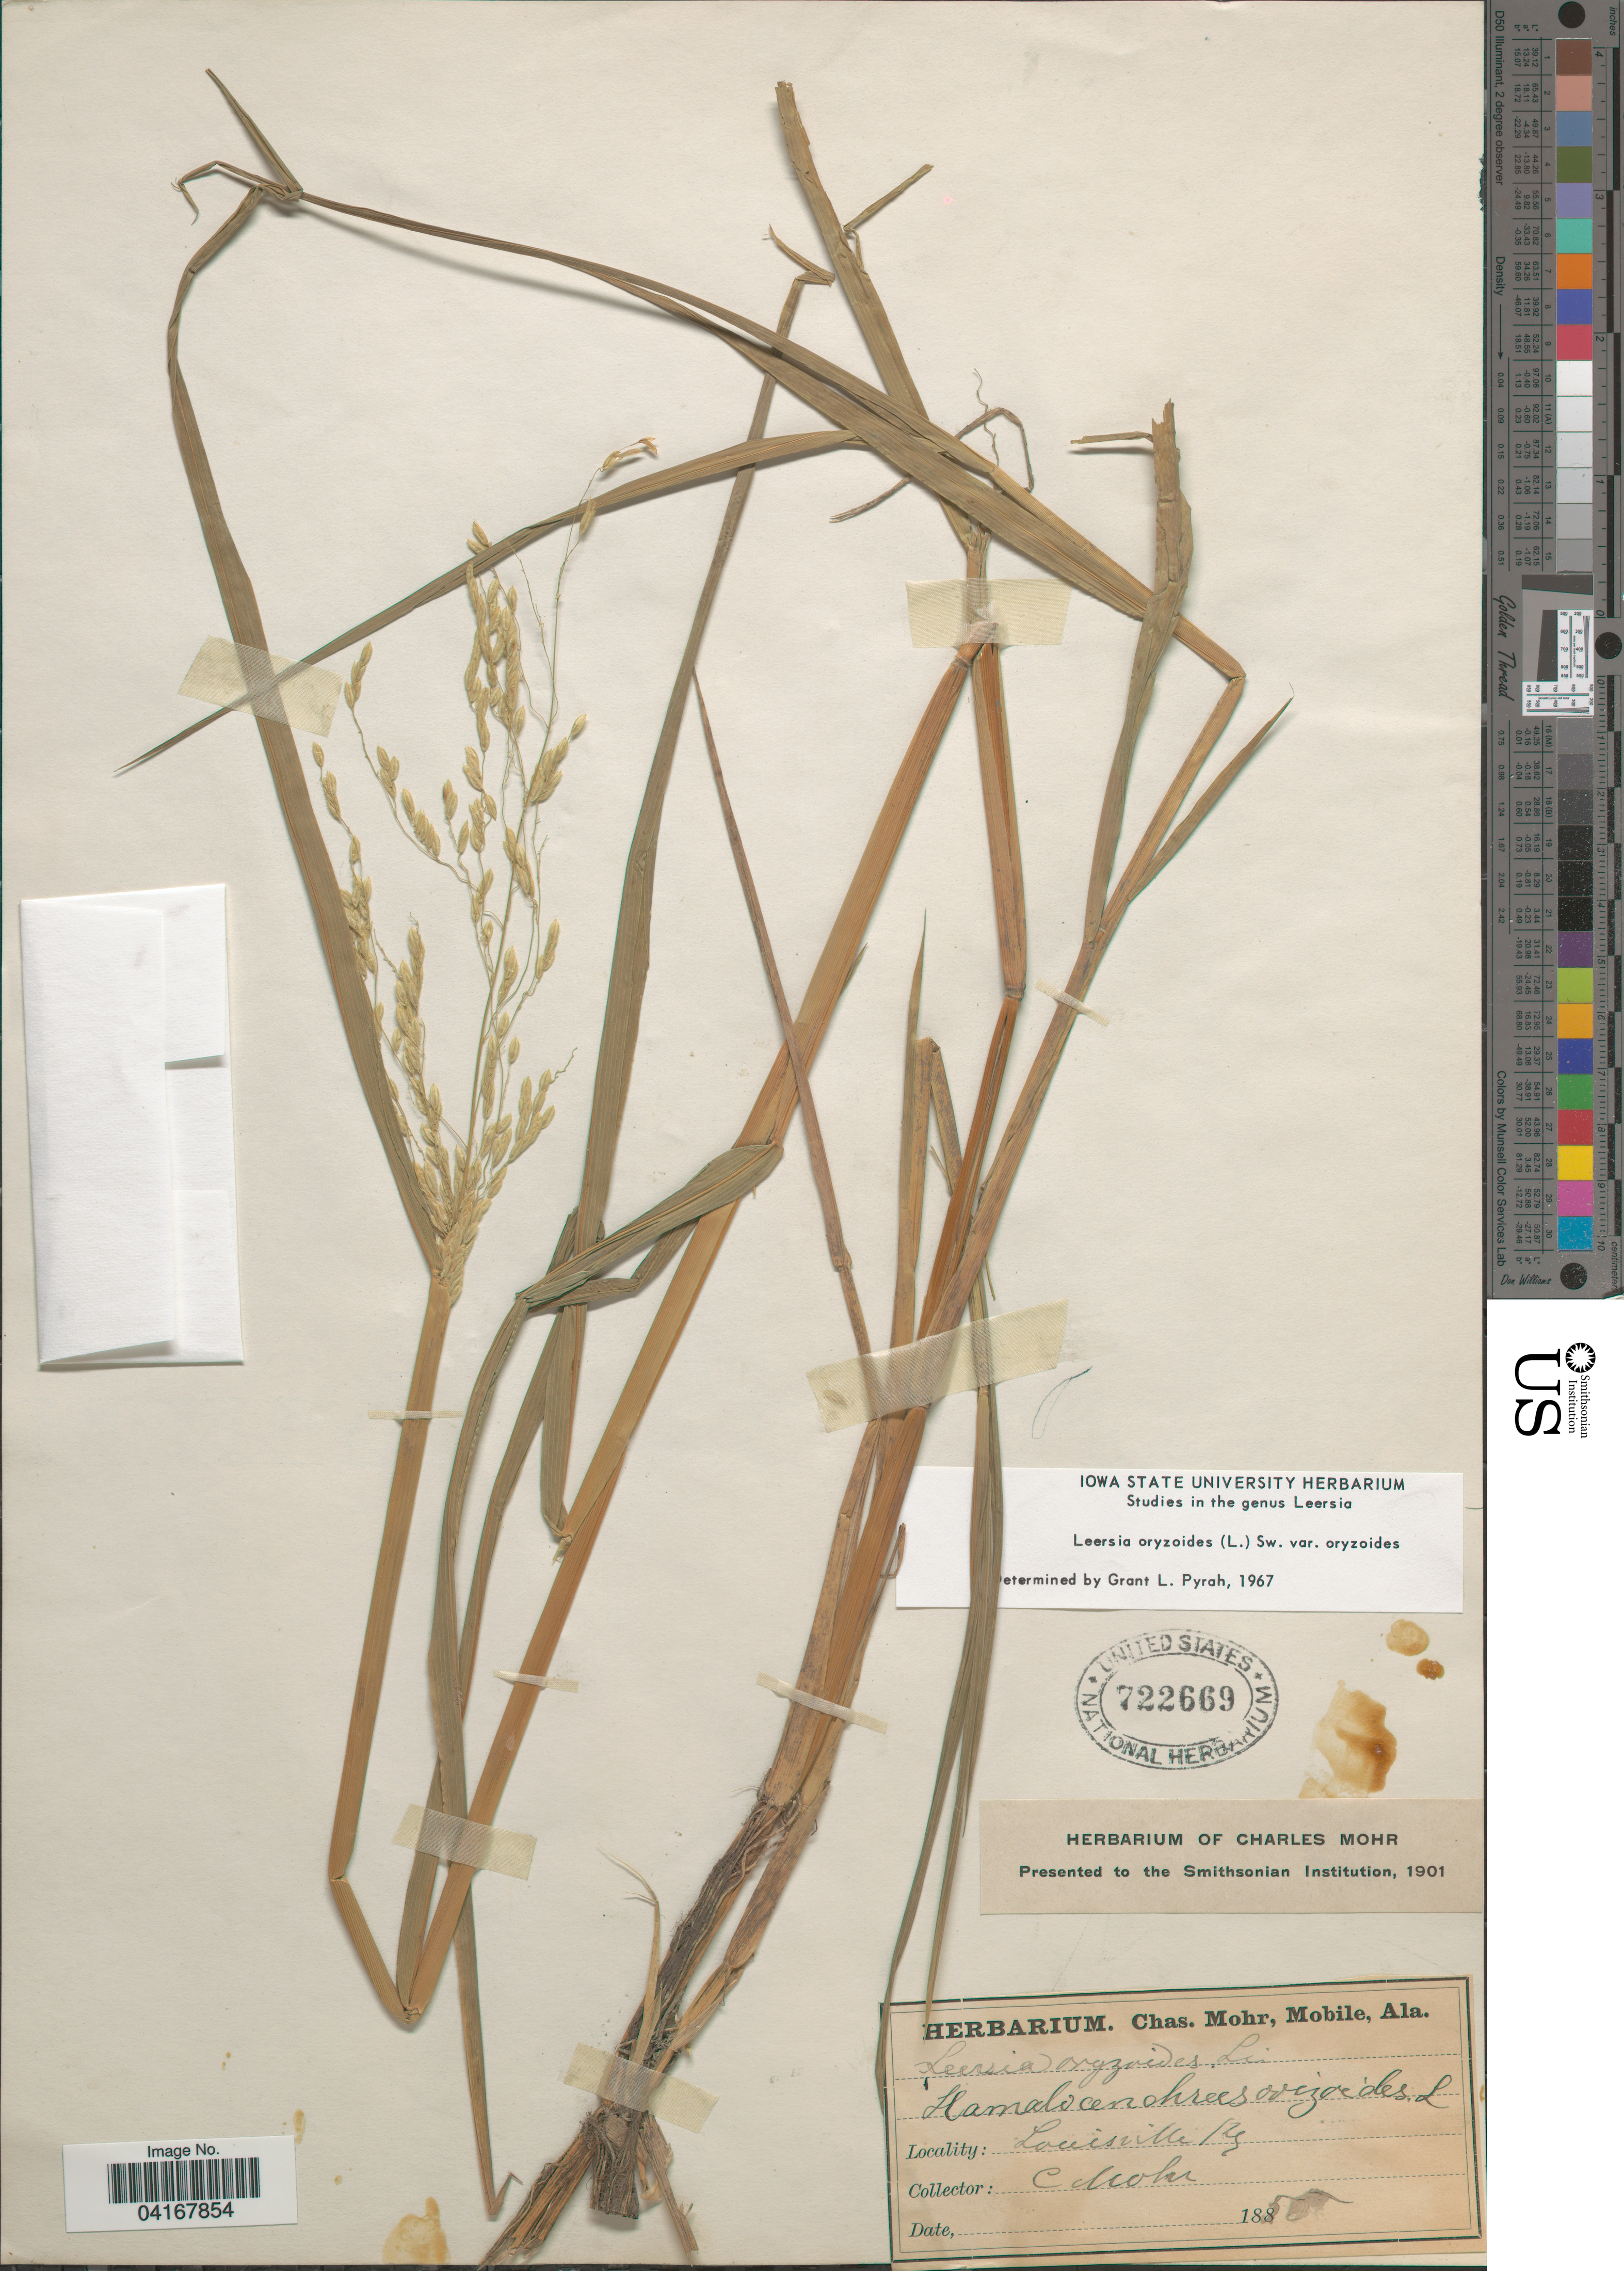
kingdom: Plantae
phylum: Tracheophyta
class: Liliopsida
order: Poales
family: Poaceae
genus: Leersia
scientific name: Leersia oryzoides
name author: (L.) Sw.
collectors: Mohr, C. T. (herbarium)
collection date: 1855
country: United States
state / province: Alabama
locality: Louisville.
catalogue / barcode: US 722669